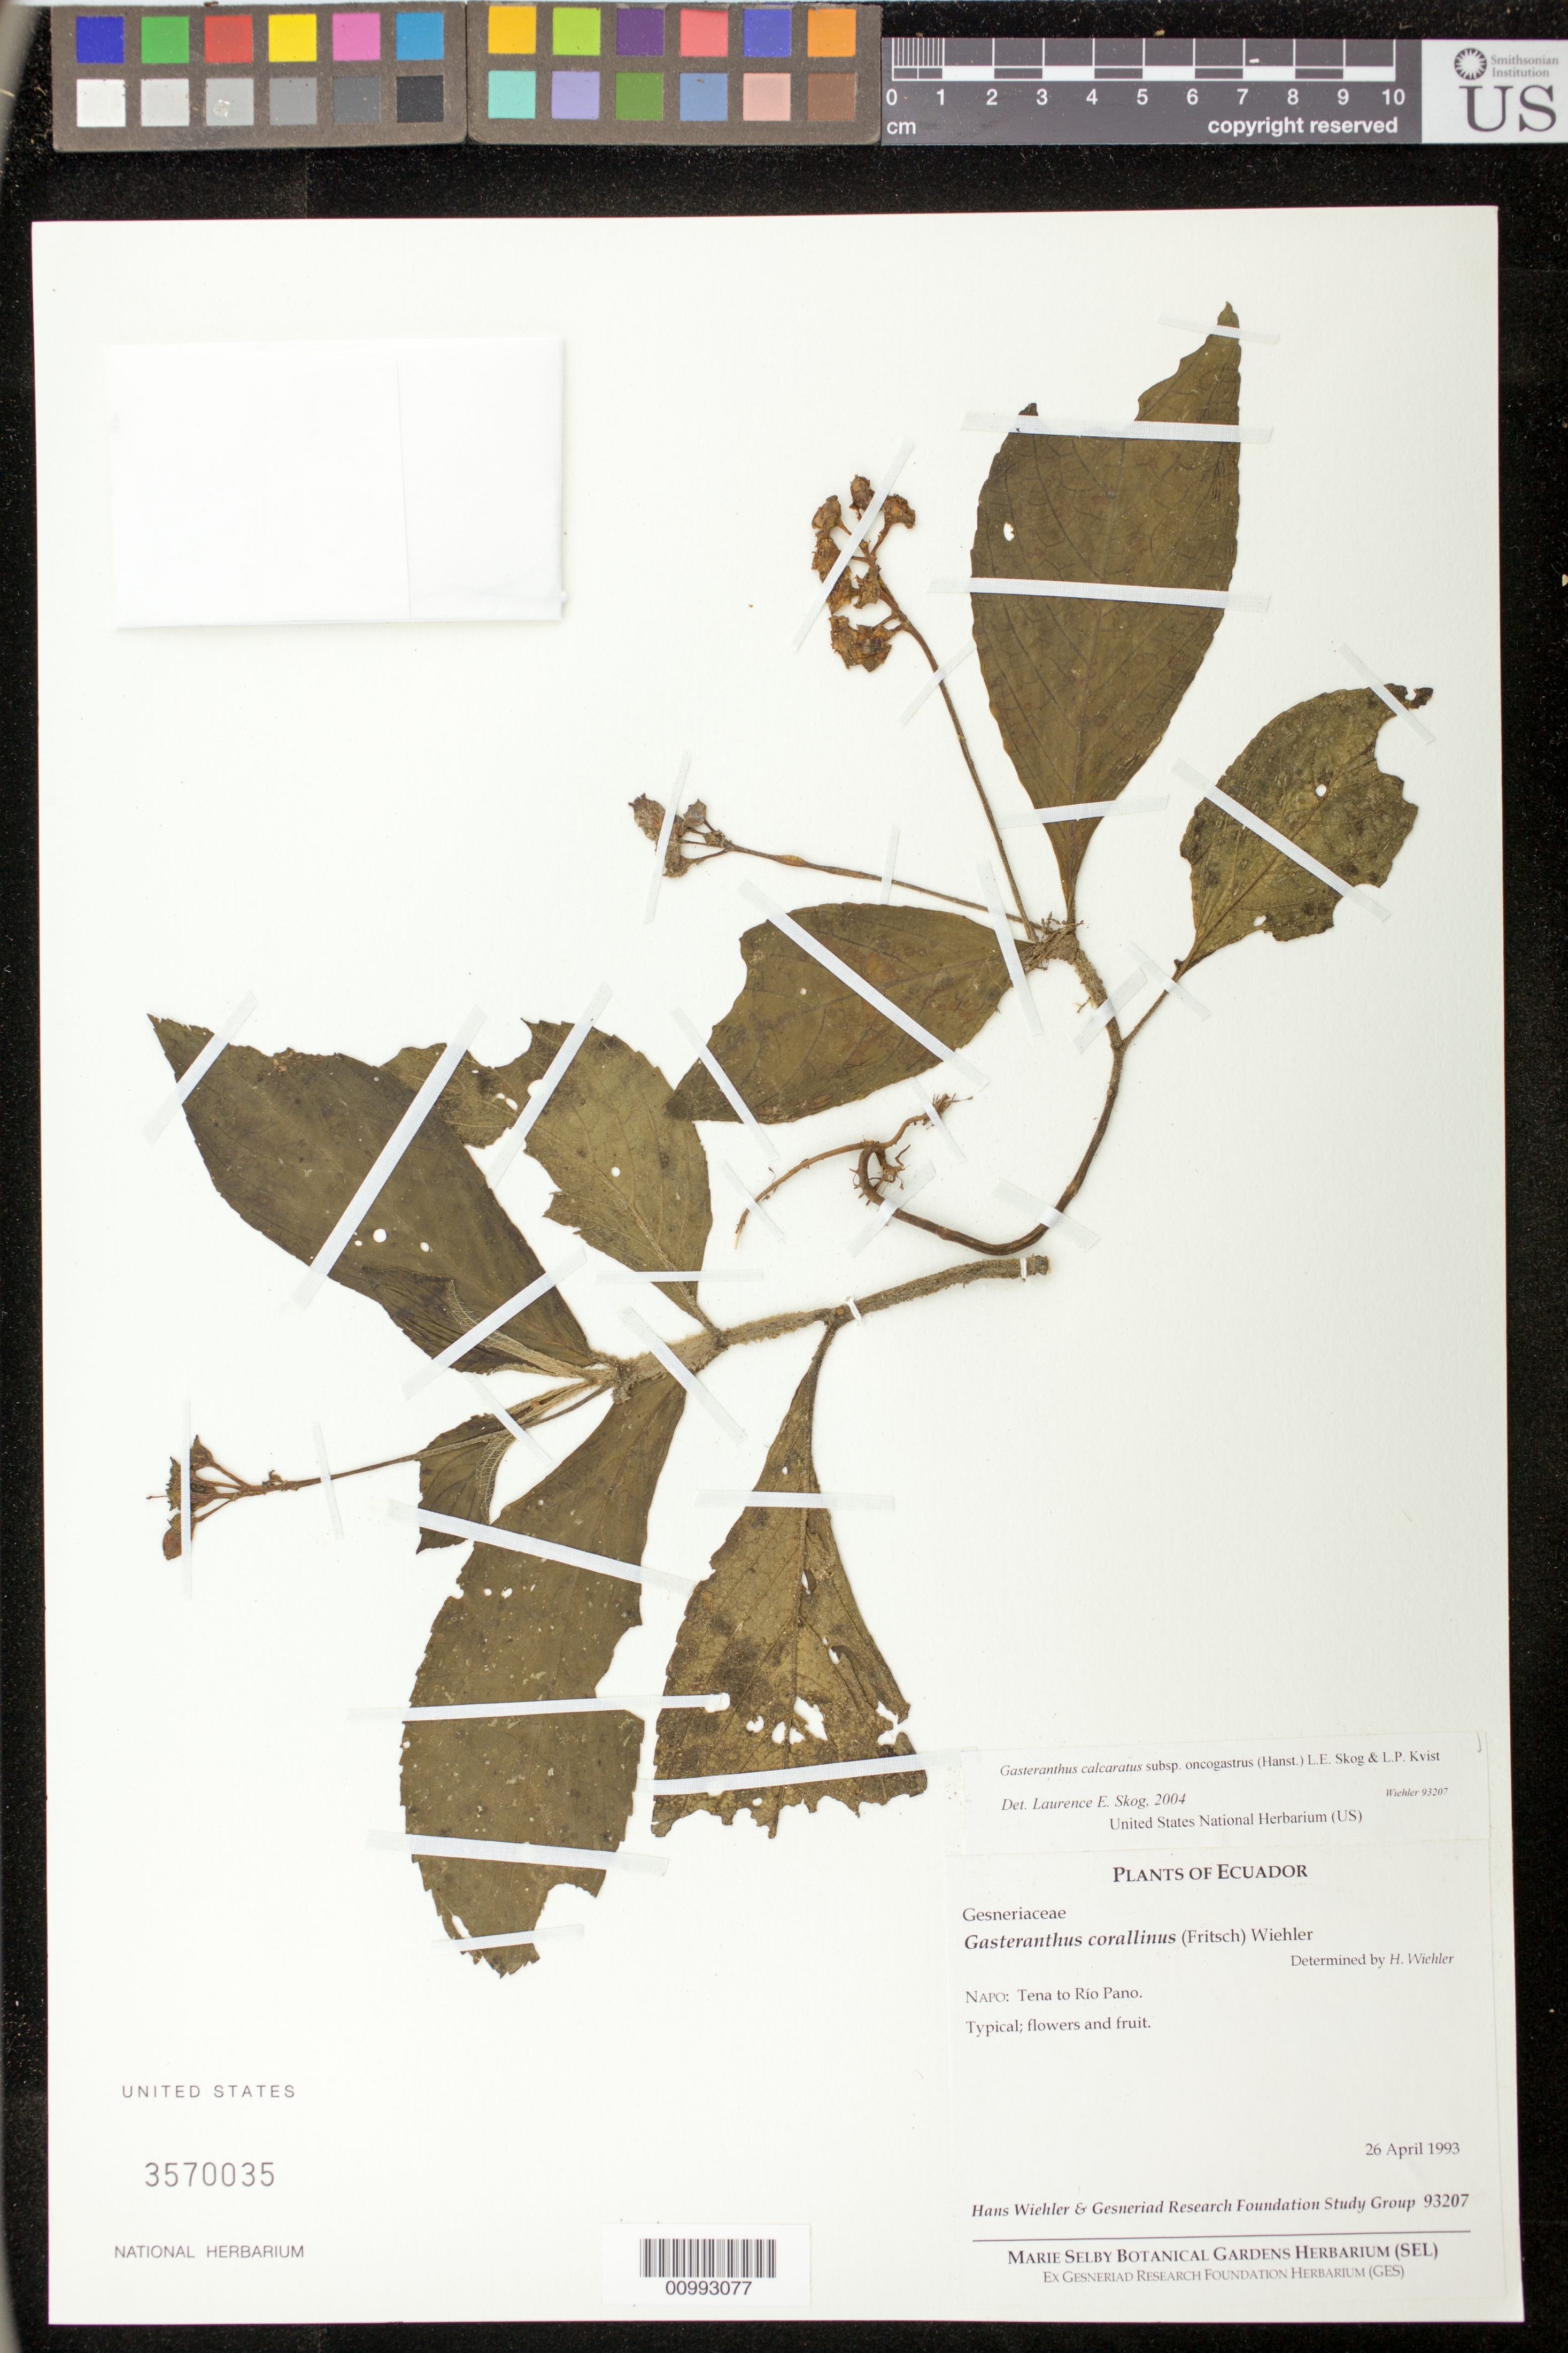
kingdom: Plantae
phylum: Tracheophyta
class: Magnoliopsida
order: Lamiales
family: Gesneriaceae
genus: Sinningia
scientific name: Sinningia incarnata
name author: (Aubl.) D.L. Denham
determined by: Skog, Laurence E.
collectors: H. J. Wiehler & Gesneriad Research Foundation Study Group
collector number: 93207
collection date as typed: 26 Apr 1993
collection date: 1993-04-26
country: Ecuador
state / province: Napo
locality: Napo: Tena to Río Pano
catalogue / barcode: US 3570035